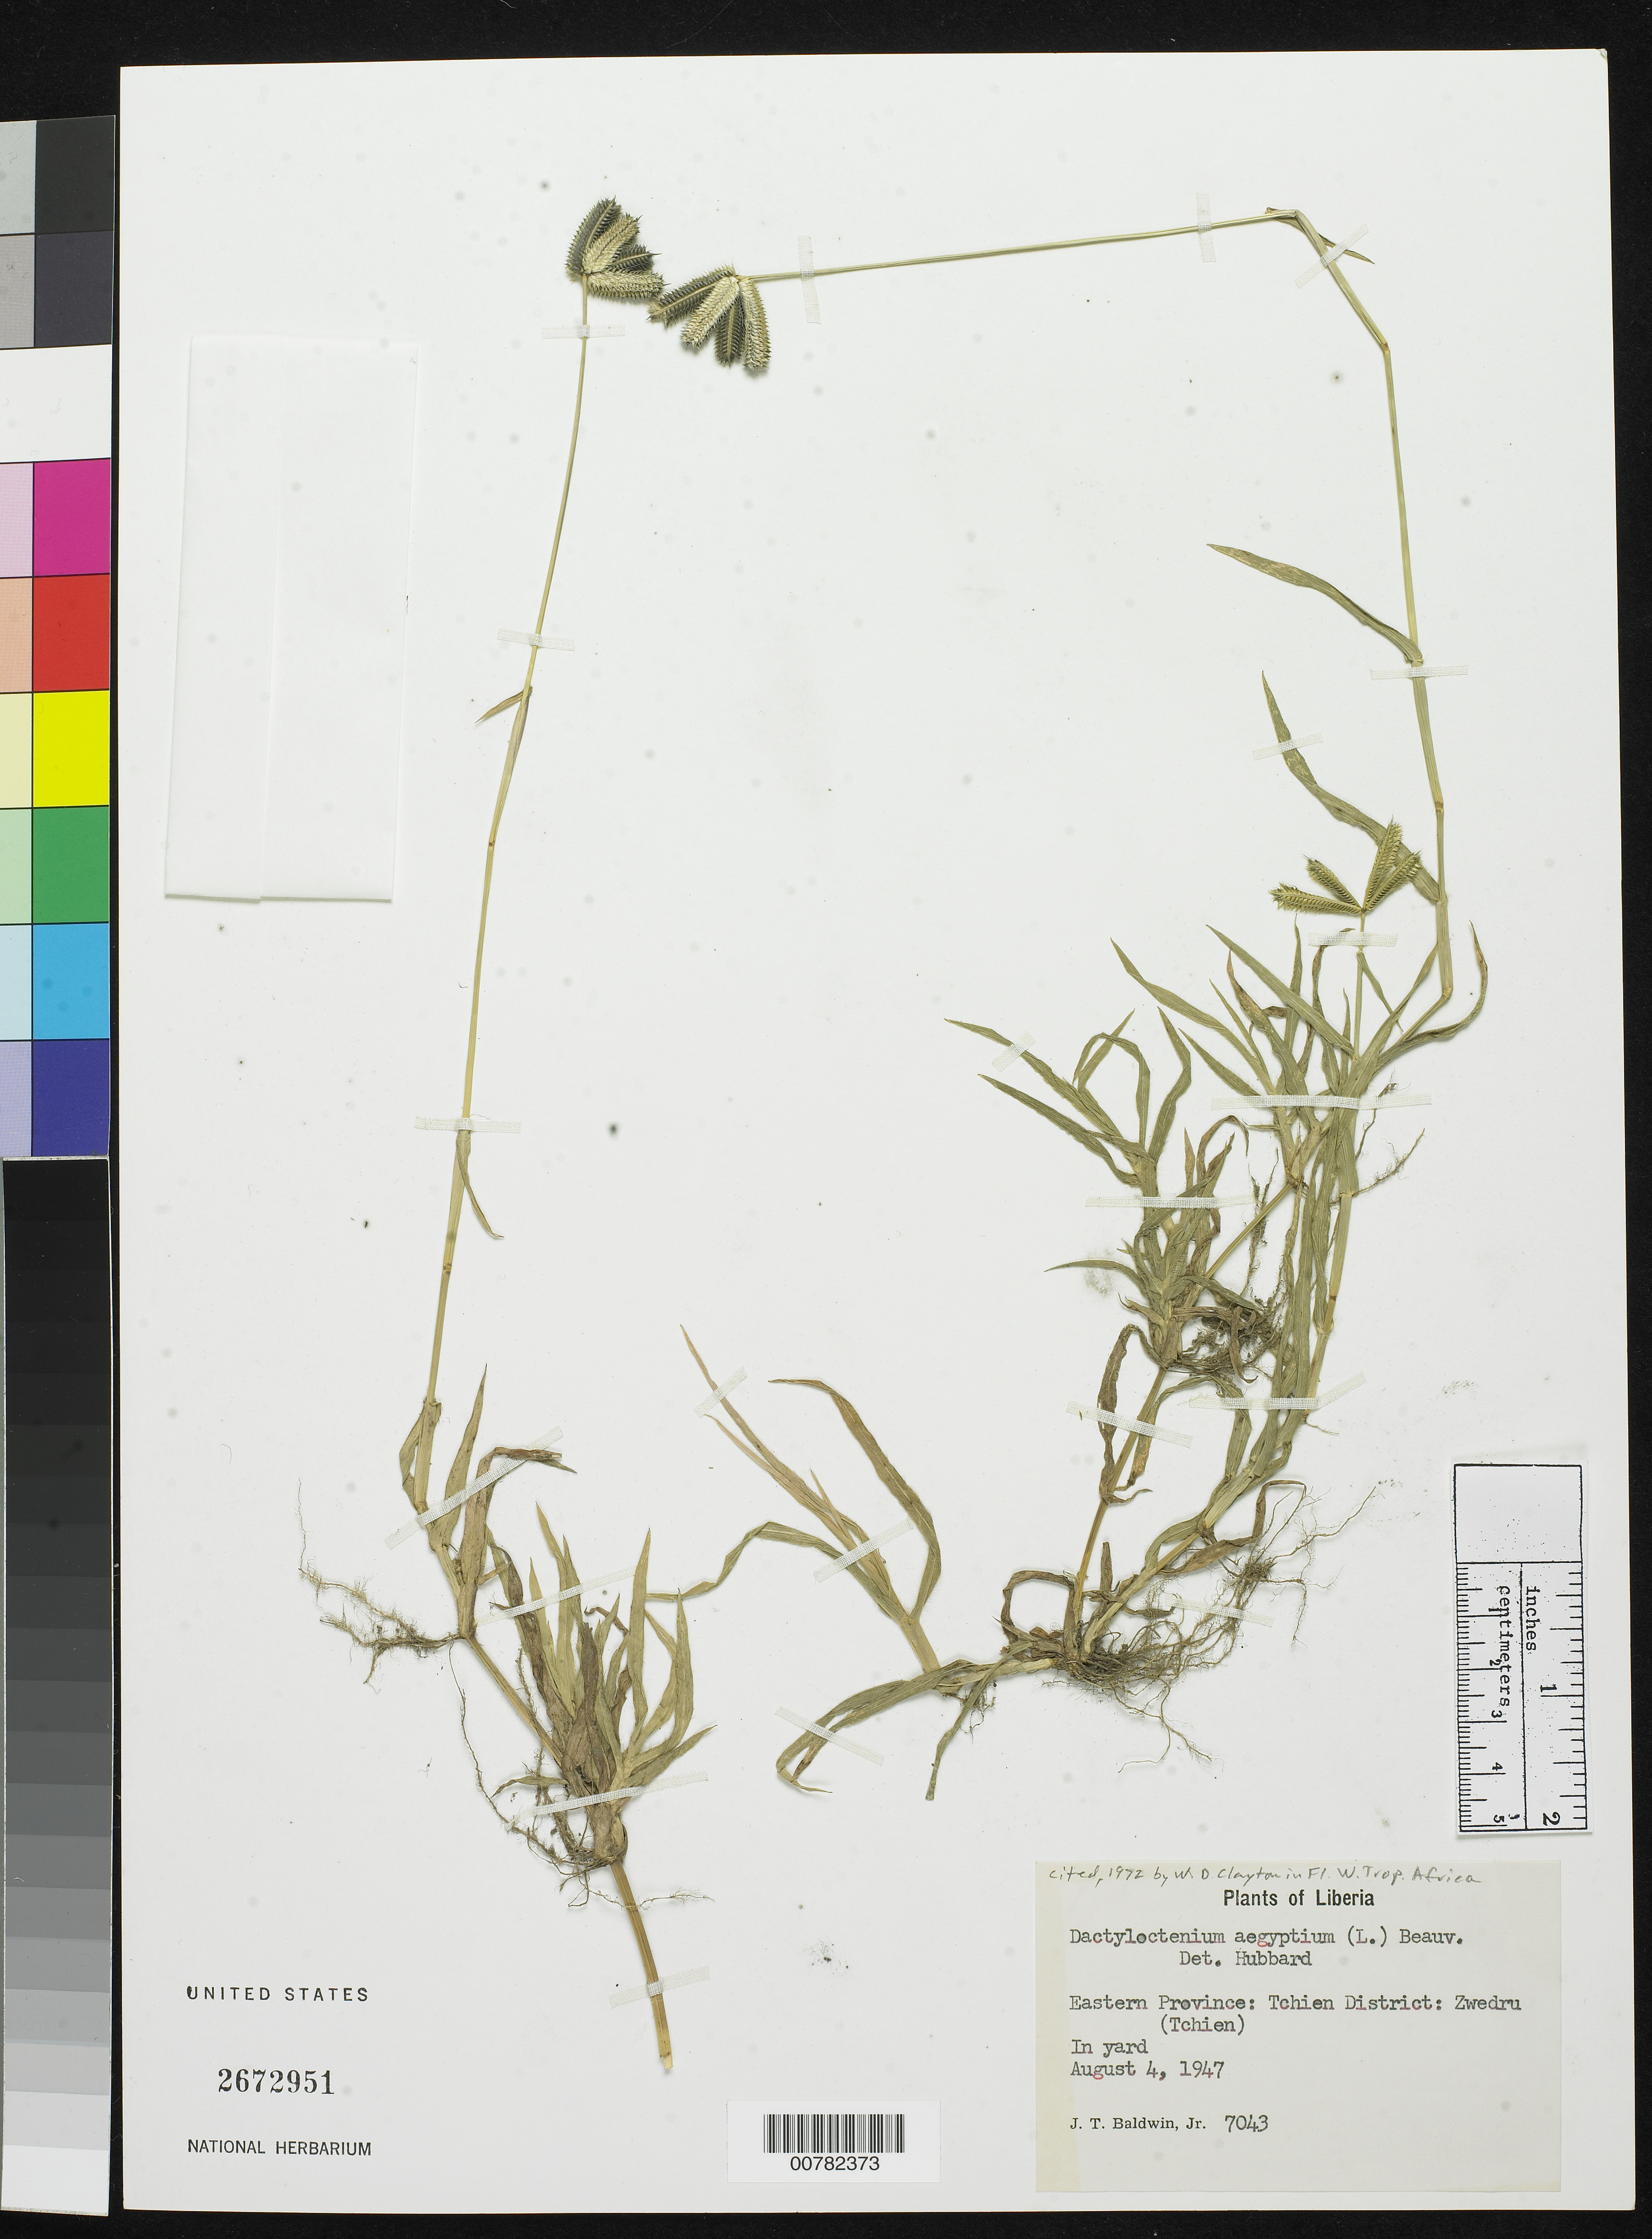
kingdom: Plantae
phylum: Tracheophyta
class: Liliopsida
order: Poales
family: Poaceae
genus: Dactyloctenium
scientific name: Dactyloctenium aegyptium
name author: (L.) Willd.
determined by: Hubbard, C. E.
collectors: J. T. Baldwin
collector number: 7043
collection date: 1947-08-04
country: Liberia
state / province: Grand Gedeh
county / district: Tchien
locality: Zwedru (Tchien)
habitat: In yard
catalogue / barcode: US 2672951